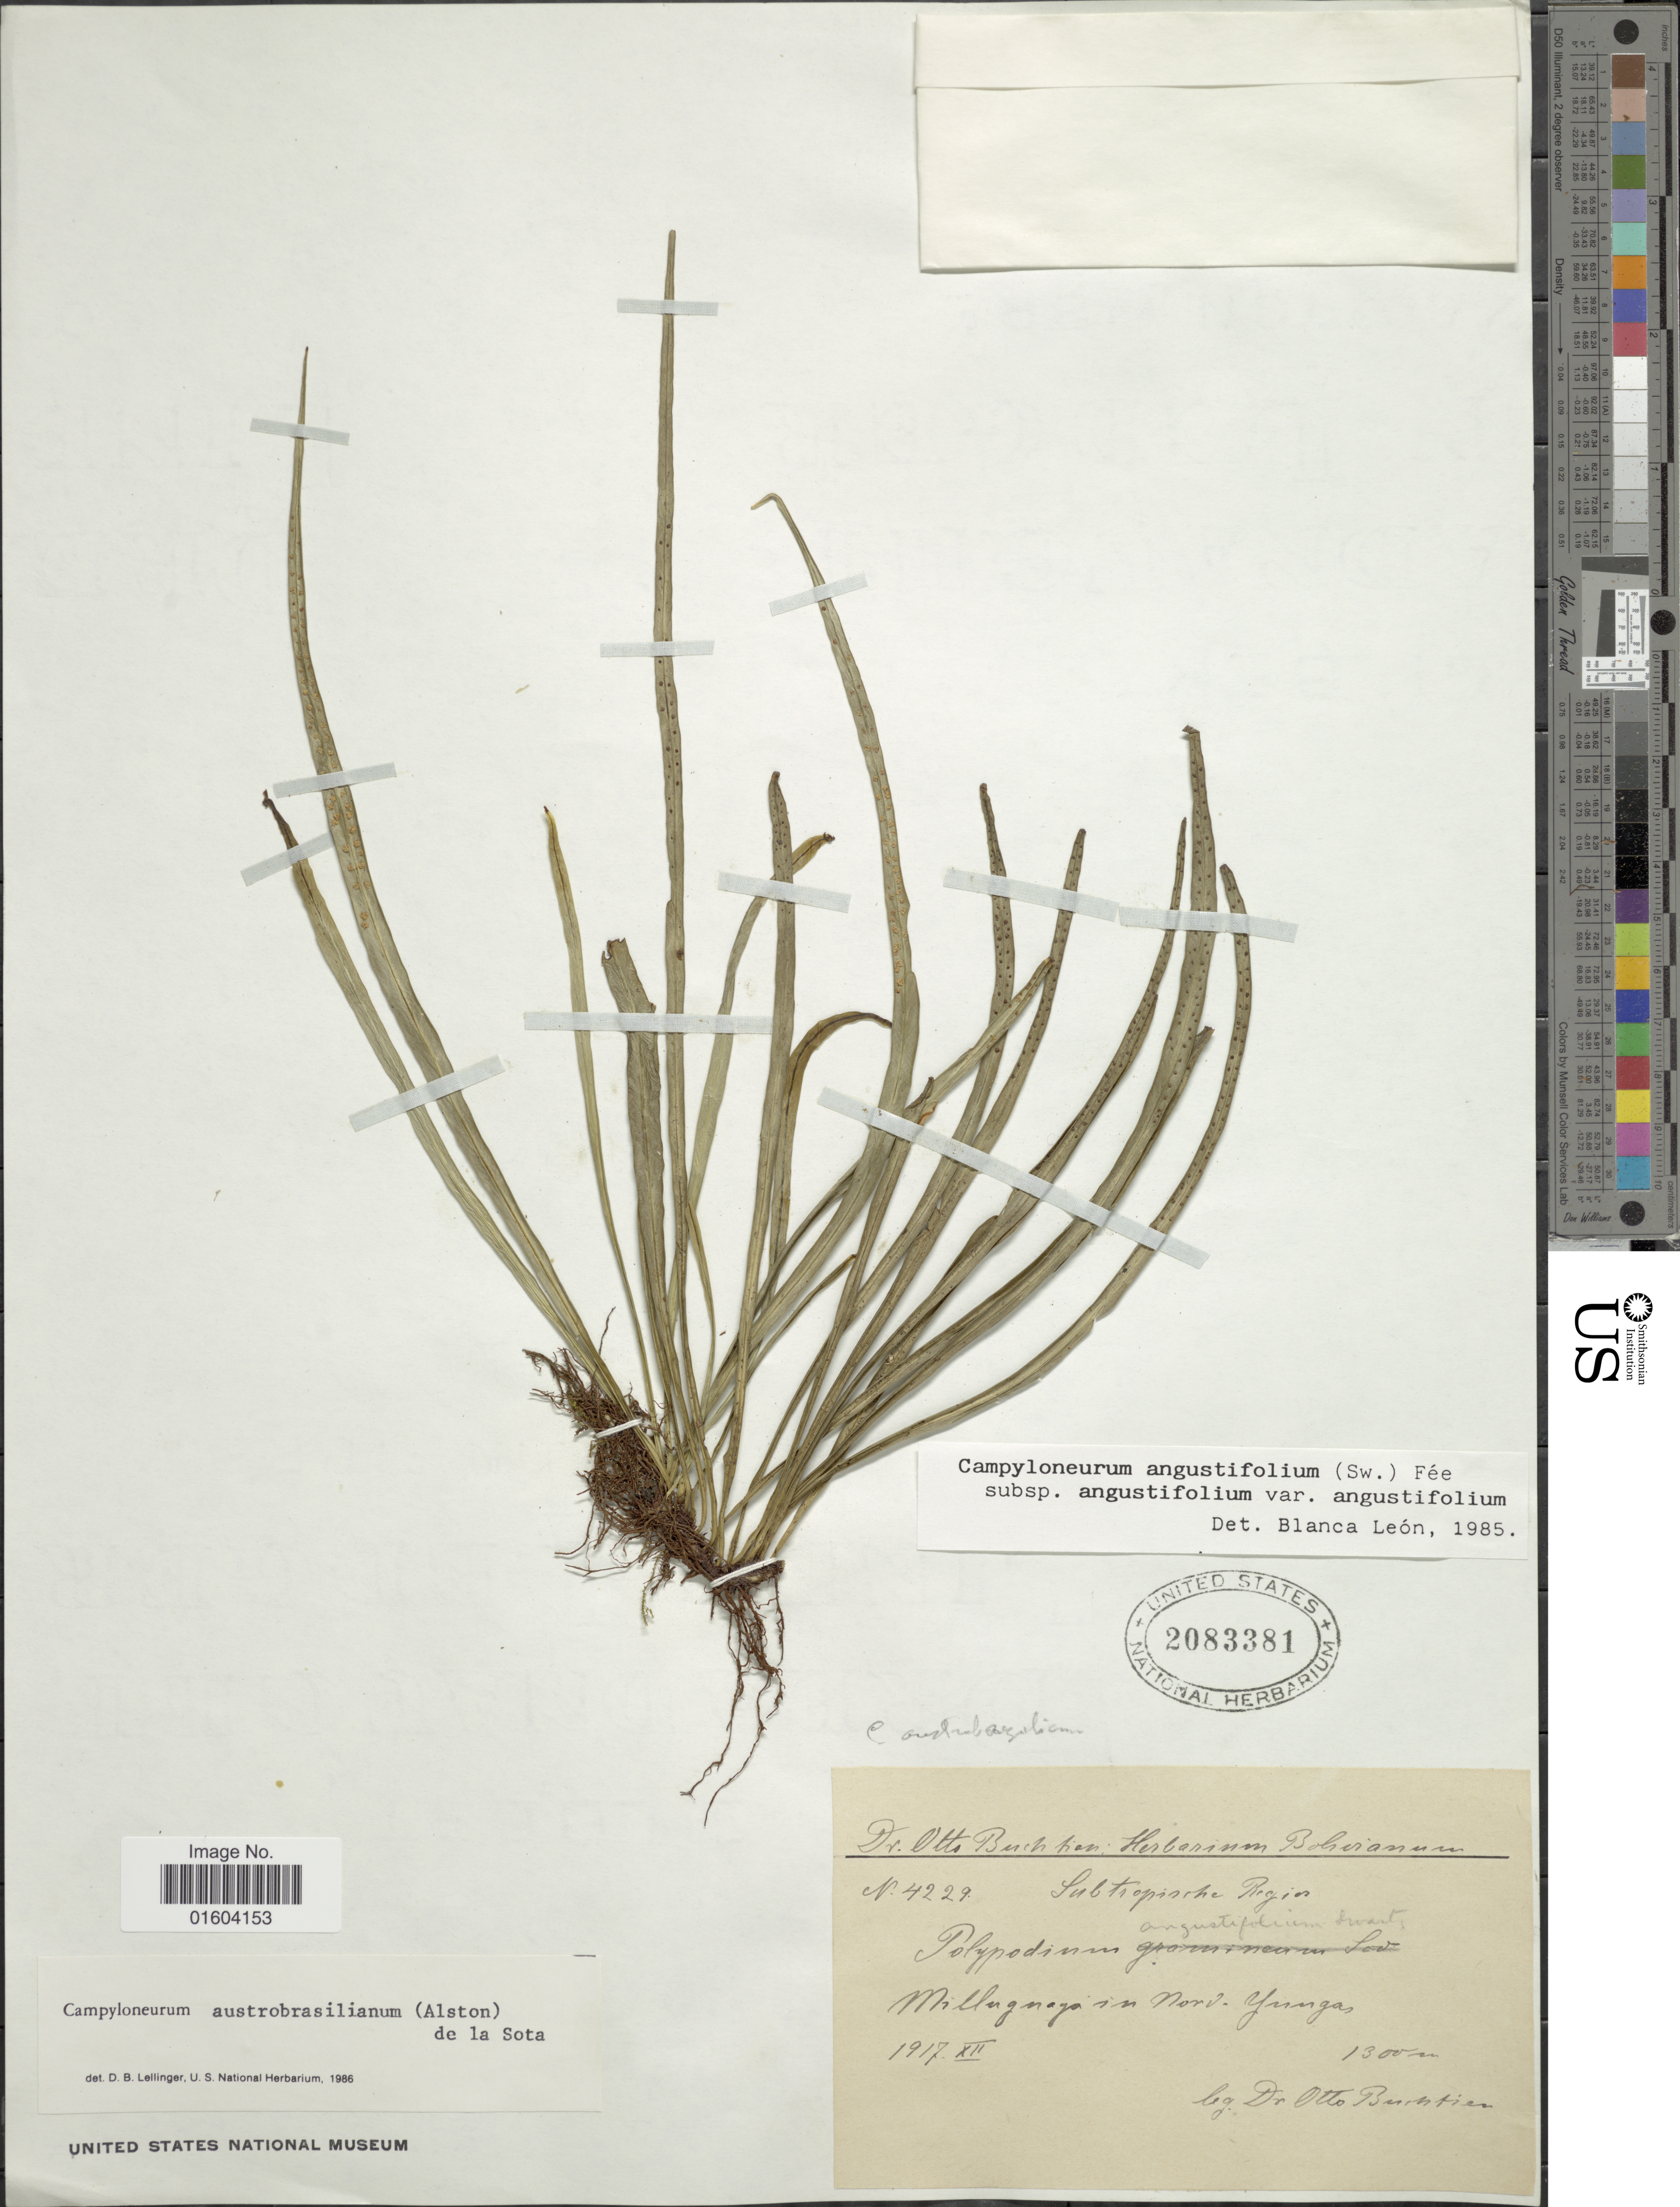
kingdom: Plantae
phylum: Tracheophyta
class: Polypodiopsida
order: Polypodiales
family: Polypodiaceae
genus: Campyloneurum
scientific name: Campyloneurum austrobrasilianum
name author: (Alston) Sota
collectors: O. Buchtien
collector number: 4229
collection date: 1917-12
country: Bolivia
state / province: La Paz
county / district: Nor Yungas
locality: Milluguayo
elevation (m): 1300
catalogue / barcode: US 2083381